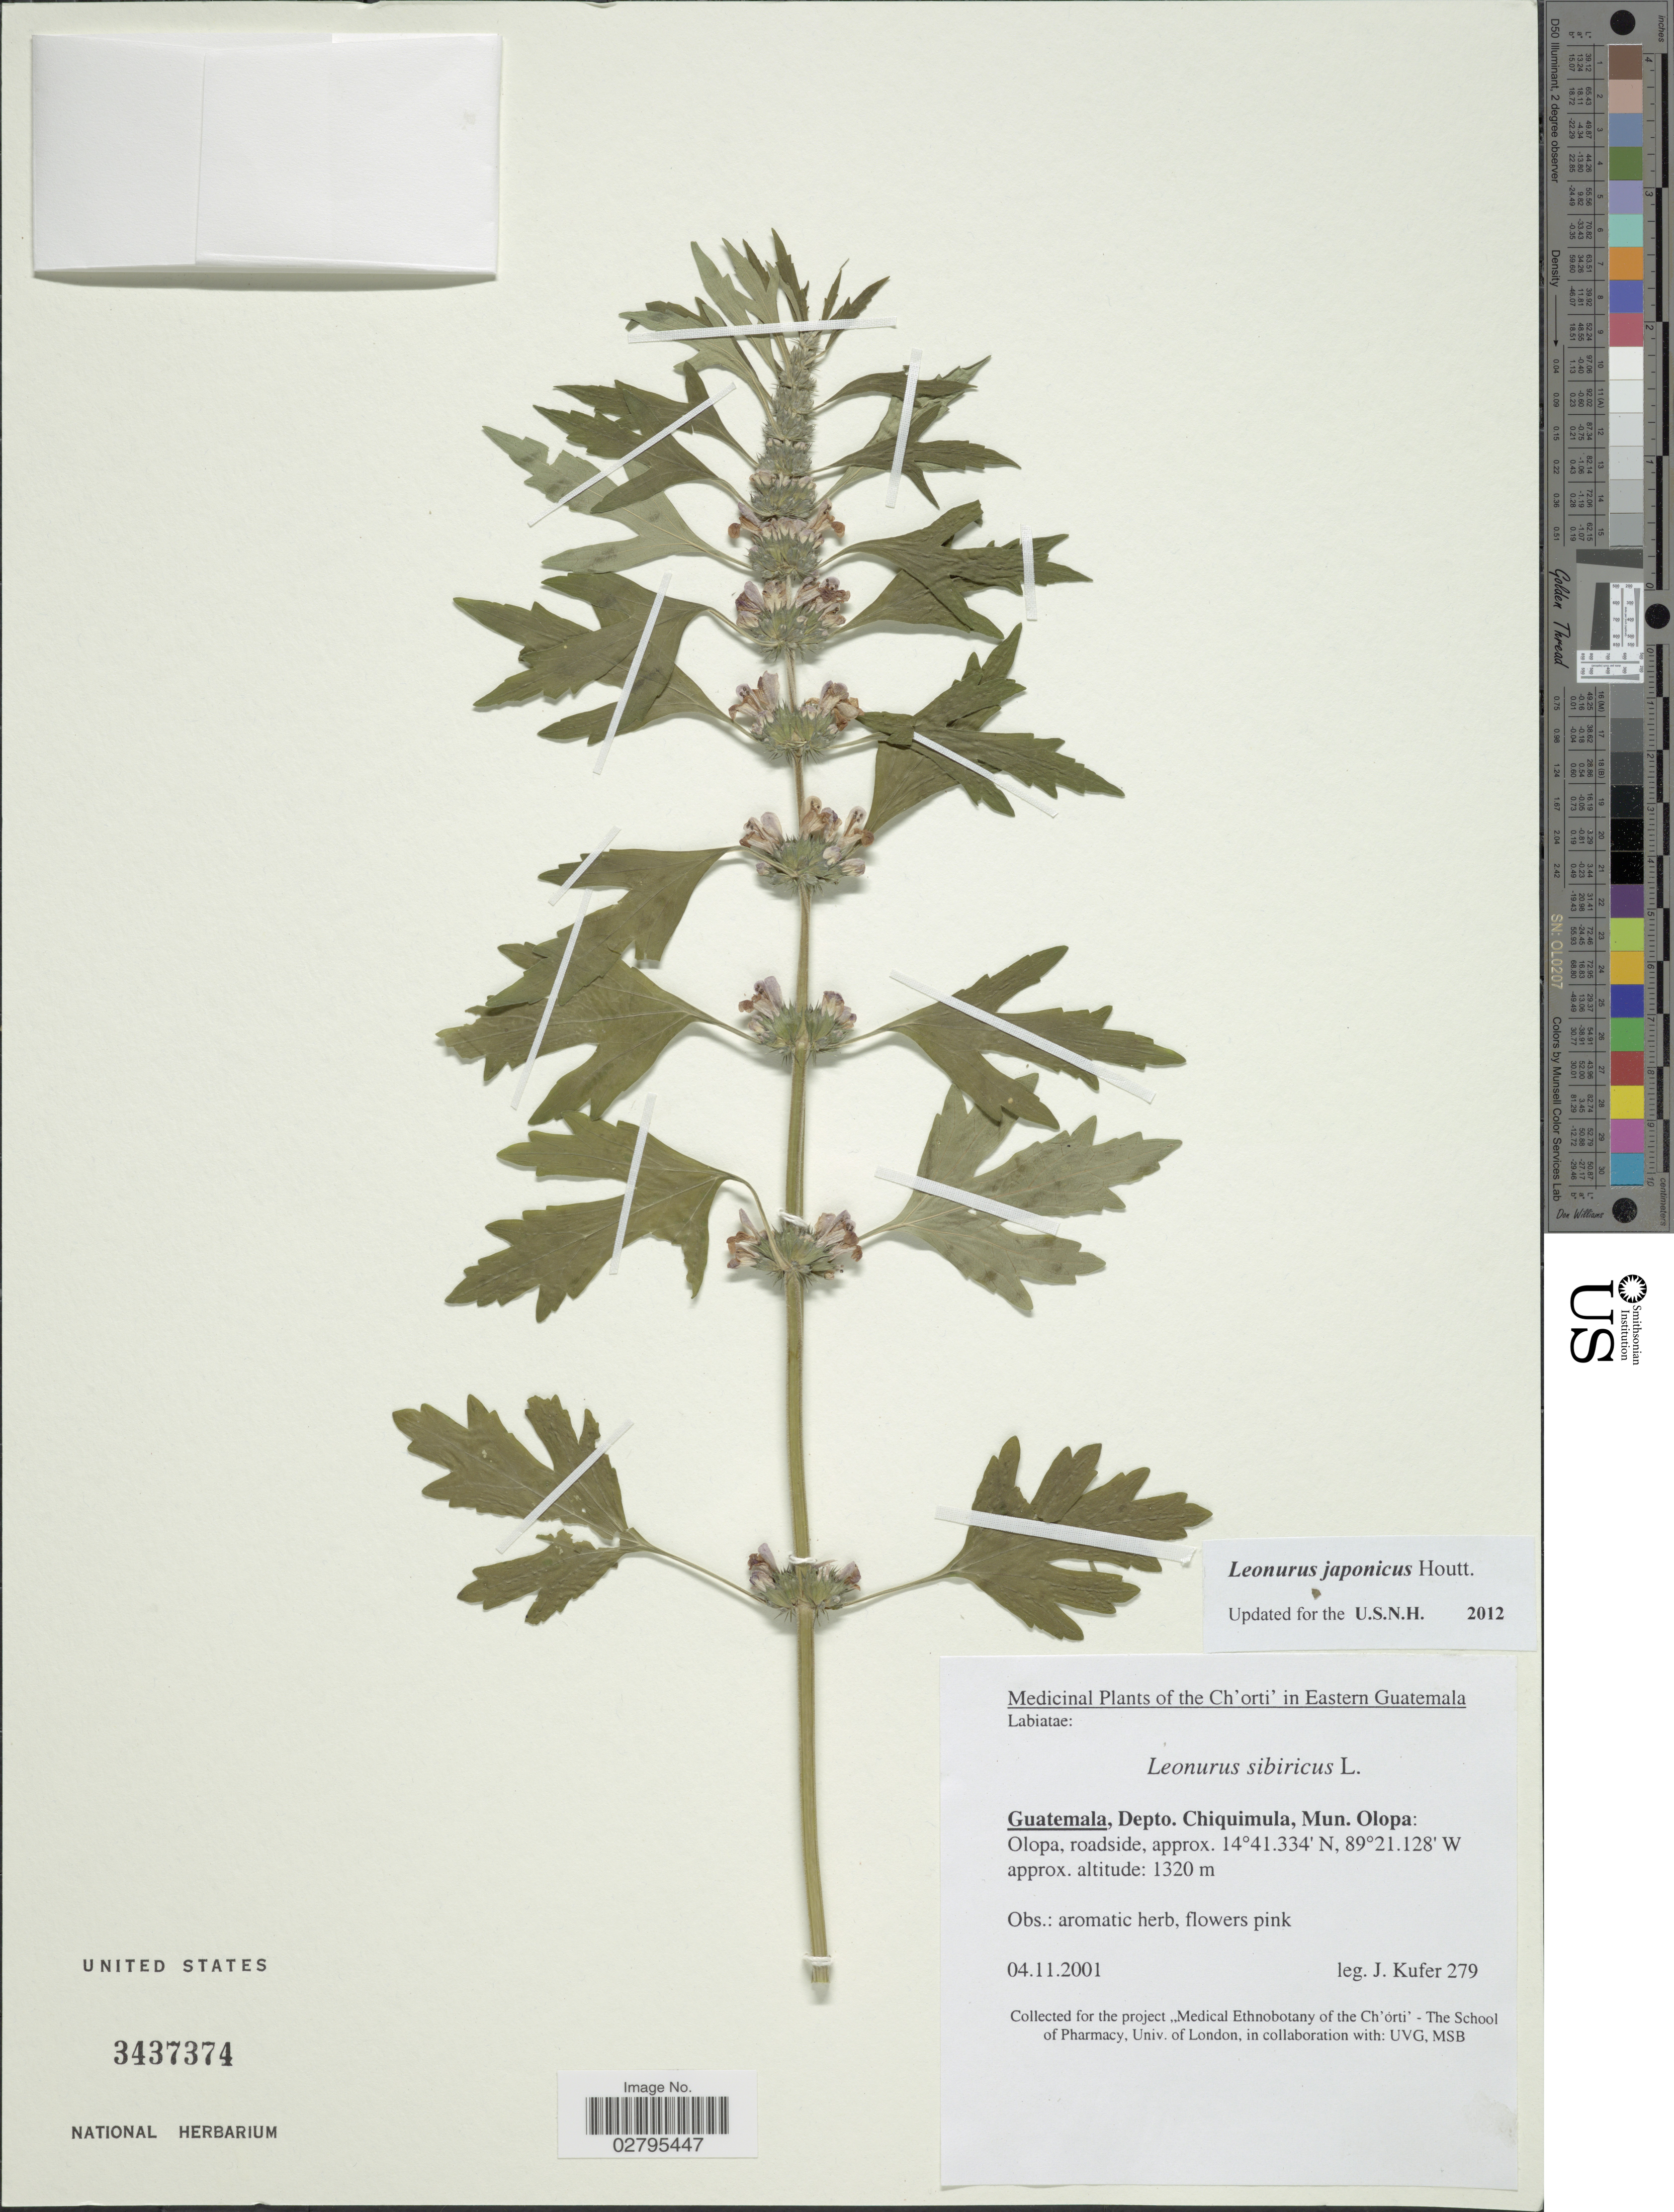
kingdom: Plantae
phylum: Tracheophyta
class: Magnoliopsida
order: Lamiales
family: Lamiaceae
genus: Leonurus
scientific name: Leonurus japonicus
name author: Houtt.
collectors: J. Kufer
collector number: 279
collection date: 2001-11-04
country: Guatemala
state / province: Chiquimula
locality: Dept. Chiquimula, Mun. Olopa: Olopa, roadside.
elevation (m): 1320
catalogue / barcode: US 3437374